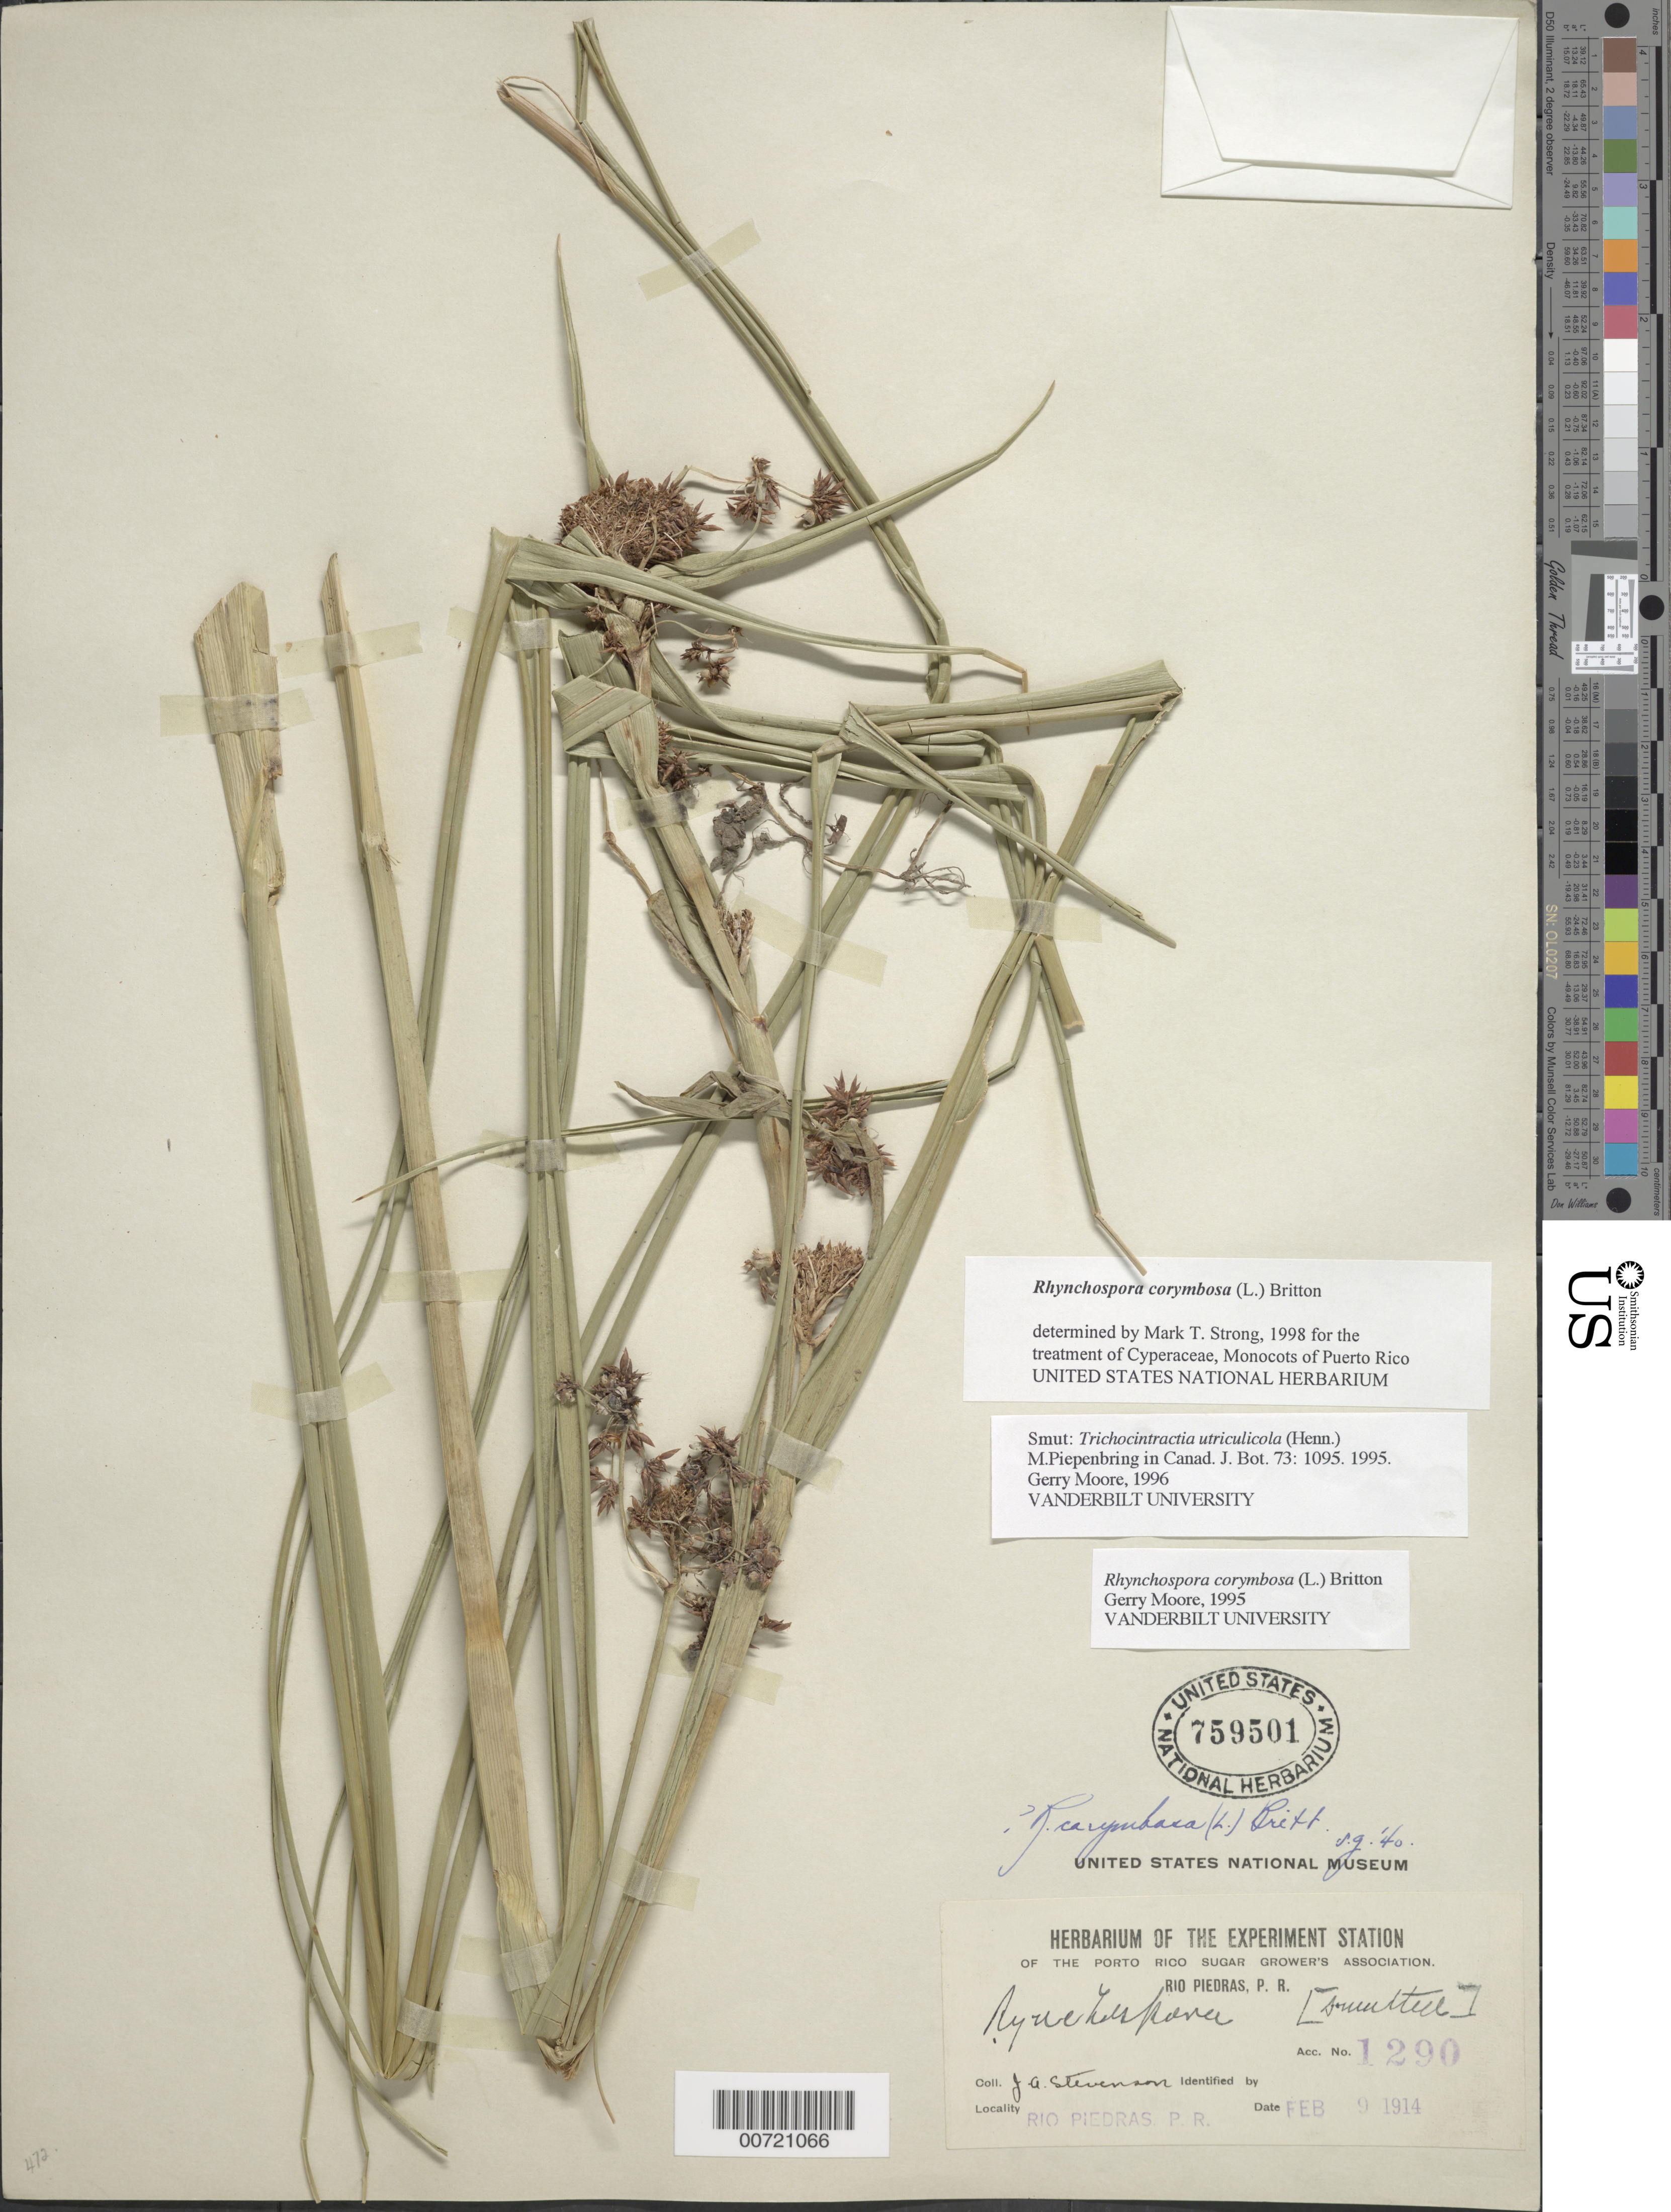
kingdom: Plantae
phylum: Tracheophyta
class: Liliopsida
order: Poales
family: Cyperaceae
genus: Rhynchospora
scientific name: Rhynchospora corymbosa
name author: (L.) Britton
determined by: Strong, M. T., (US), Smithsonian Institution - National Museum of Natural History (UNITED STATES)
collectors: J. Stevenson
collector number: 1290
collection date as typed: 09 Feb 1914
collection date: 1914-02-09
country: Puerto Rico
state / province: San Juan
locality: Rio Piedras.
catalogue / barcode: US 759501